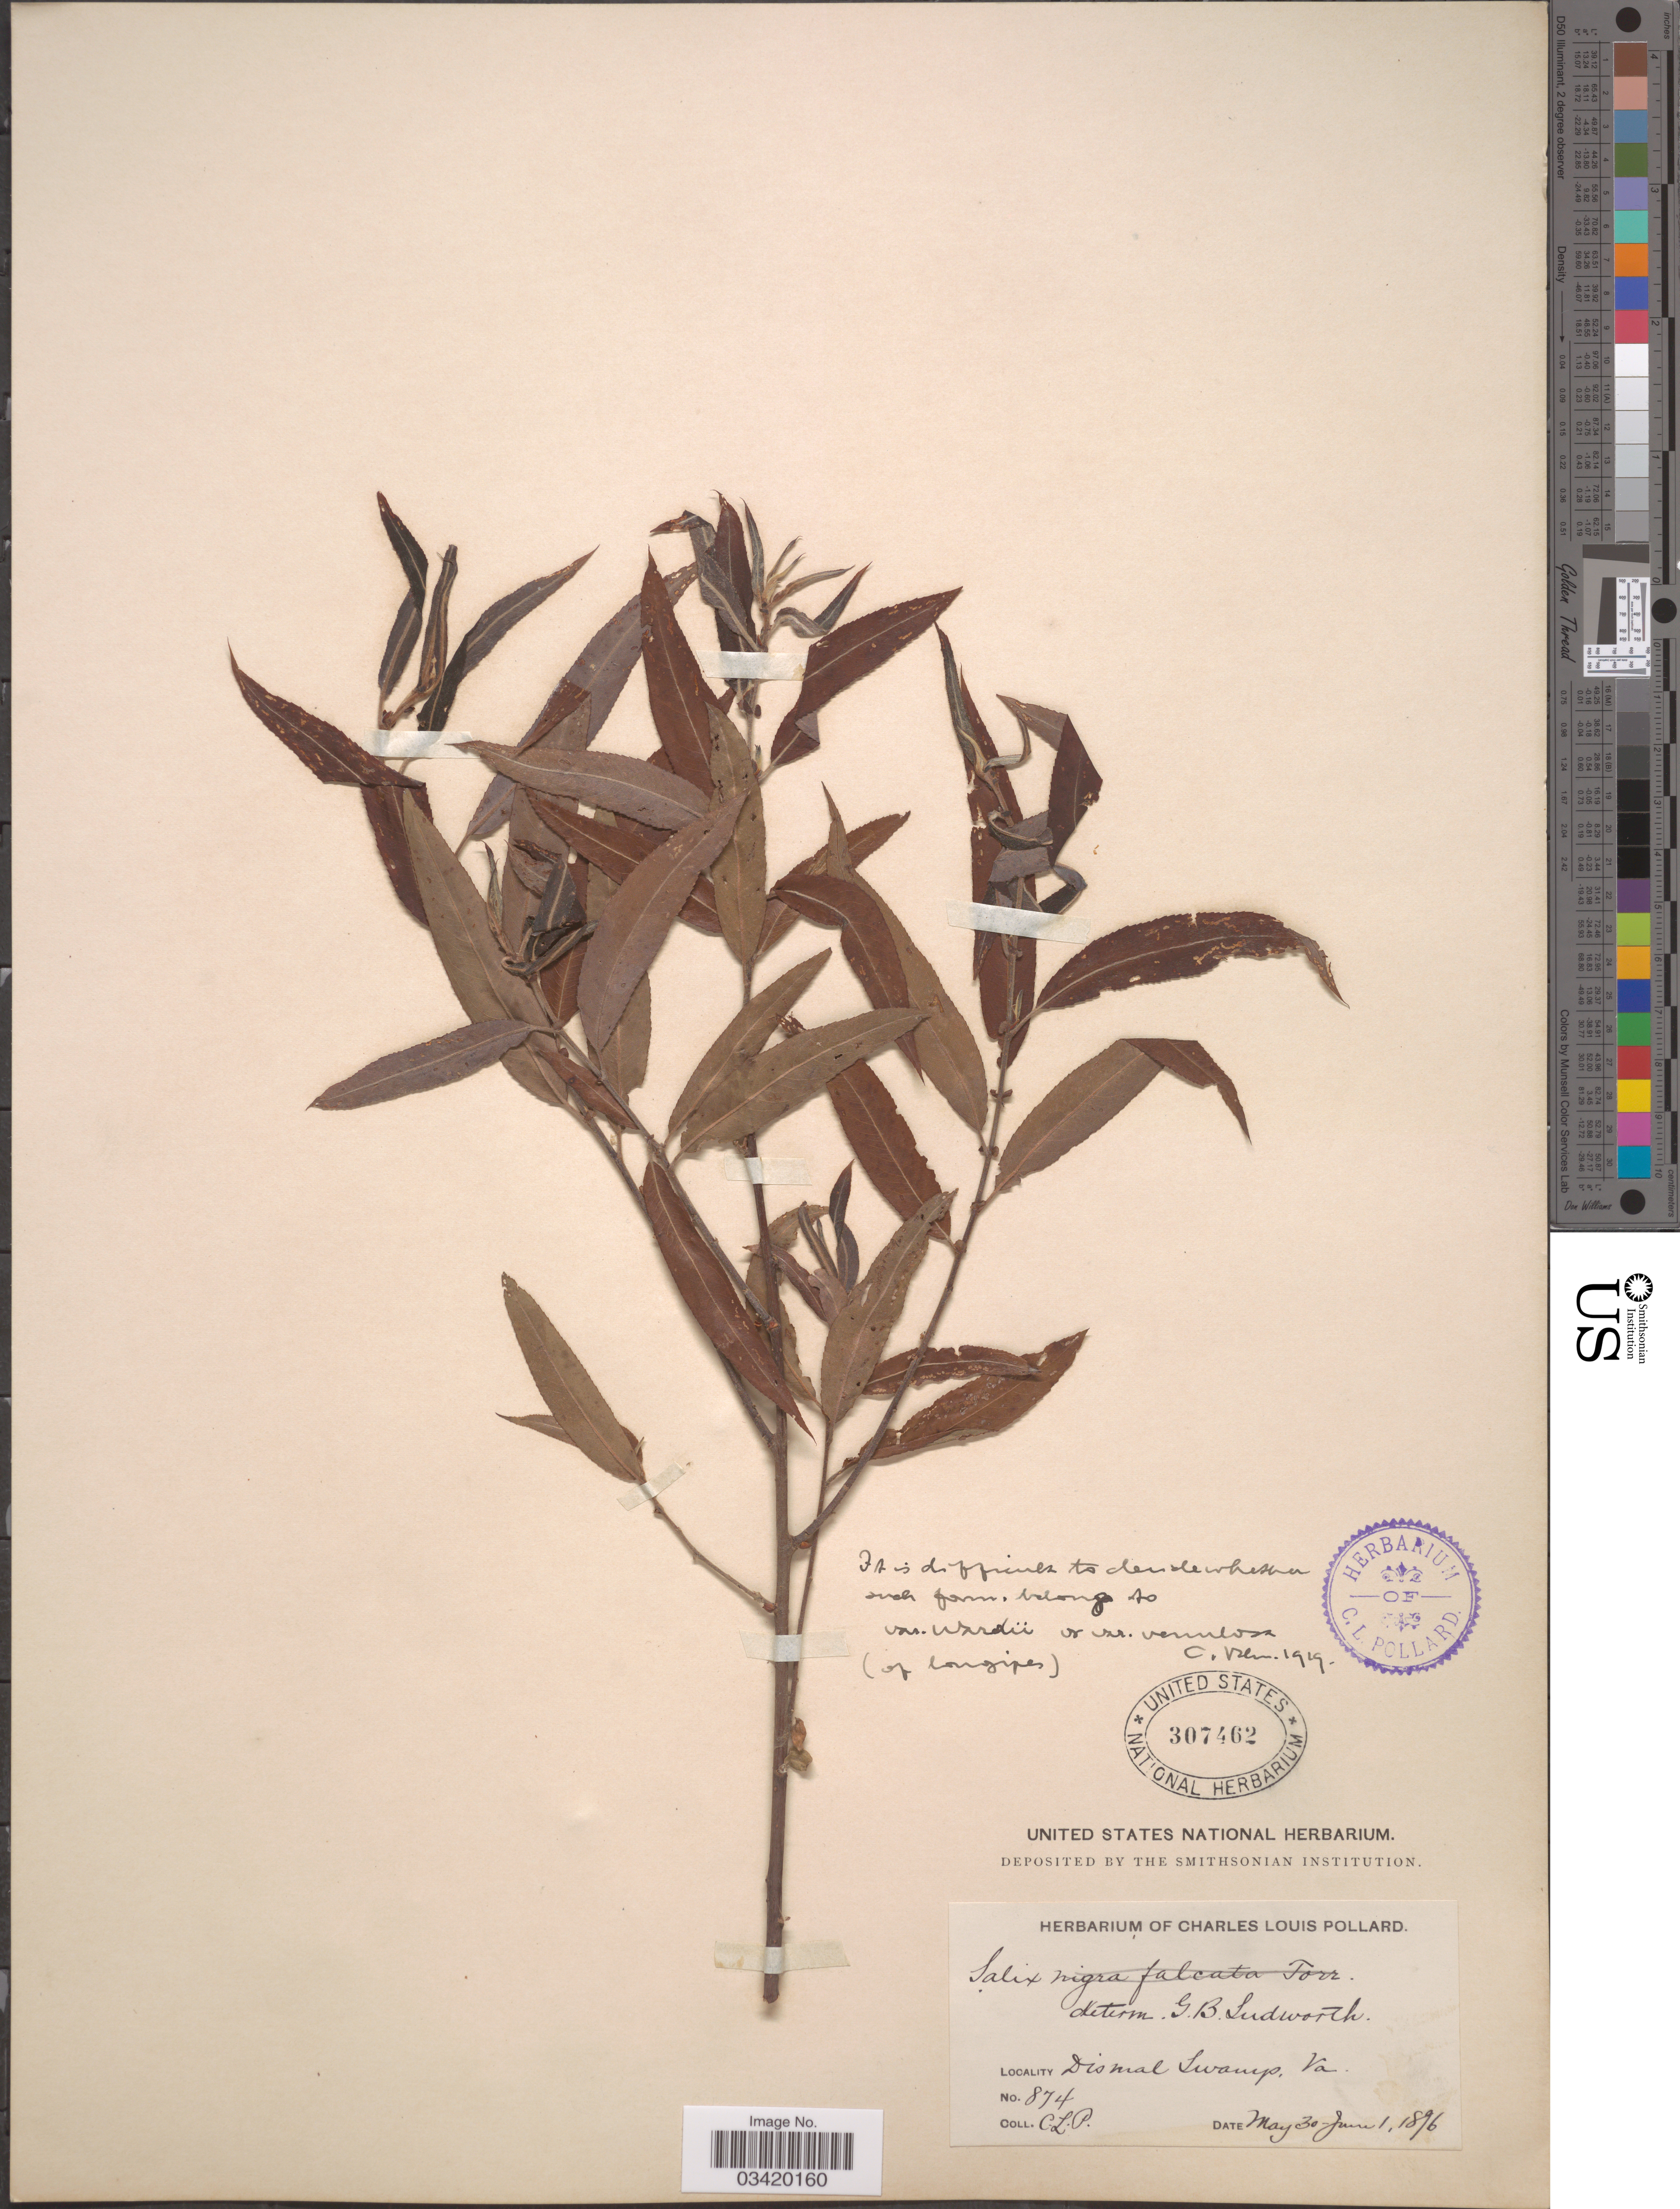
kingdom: Plantae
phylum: Tracheophyta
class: Magnoliopsida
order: Malpighiales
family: Salicaceae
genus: Salix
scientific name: Salix caroliniana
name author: Michx.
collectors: C. L. Pollard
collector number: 874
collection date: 1896-05-30/1896-06-01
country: United States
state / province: Virginia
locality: Dismal Swamp.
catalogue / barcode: US 307462